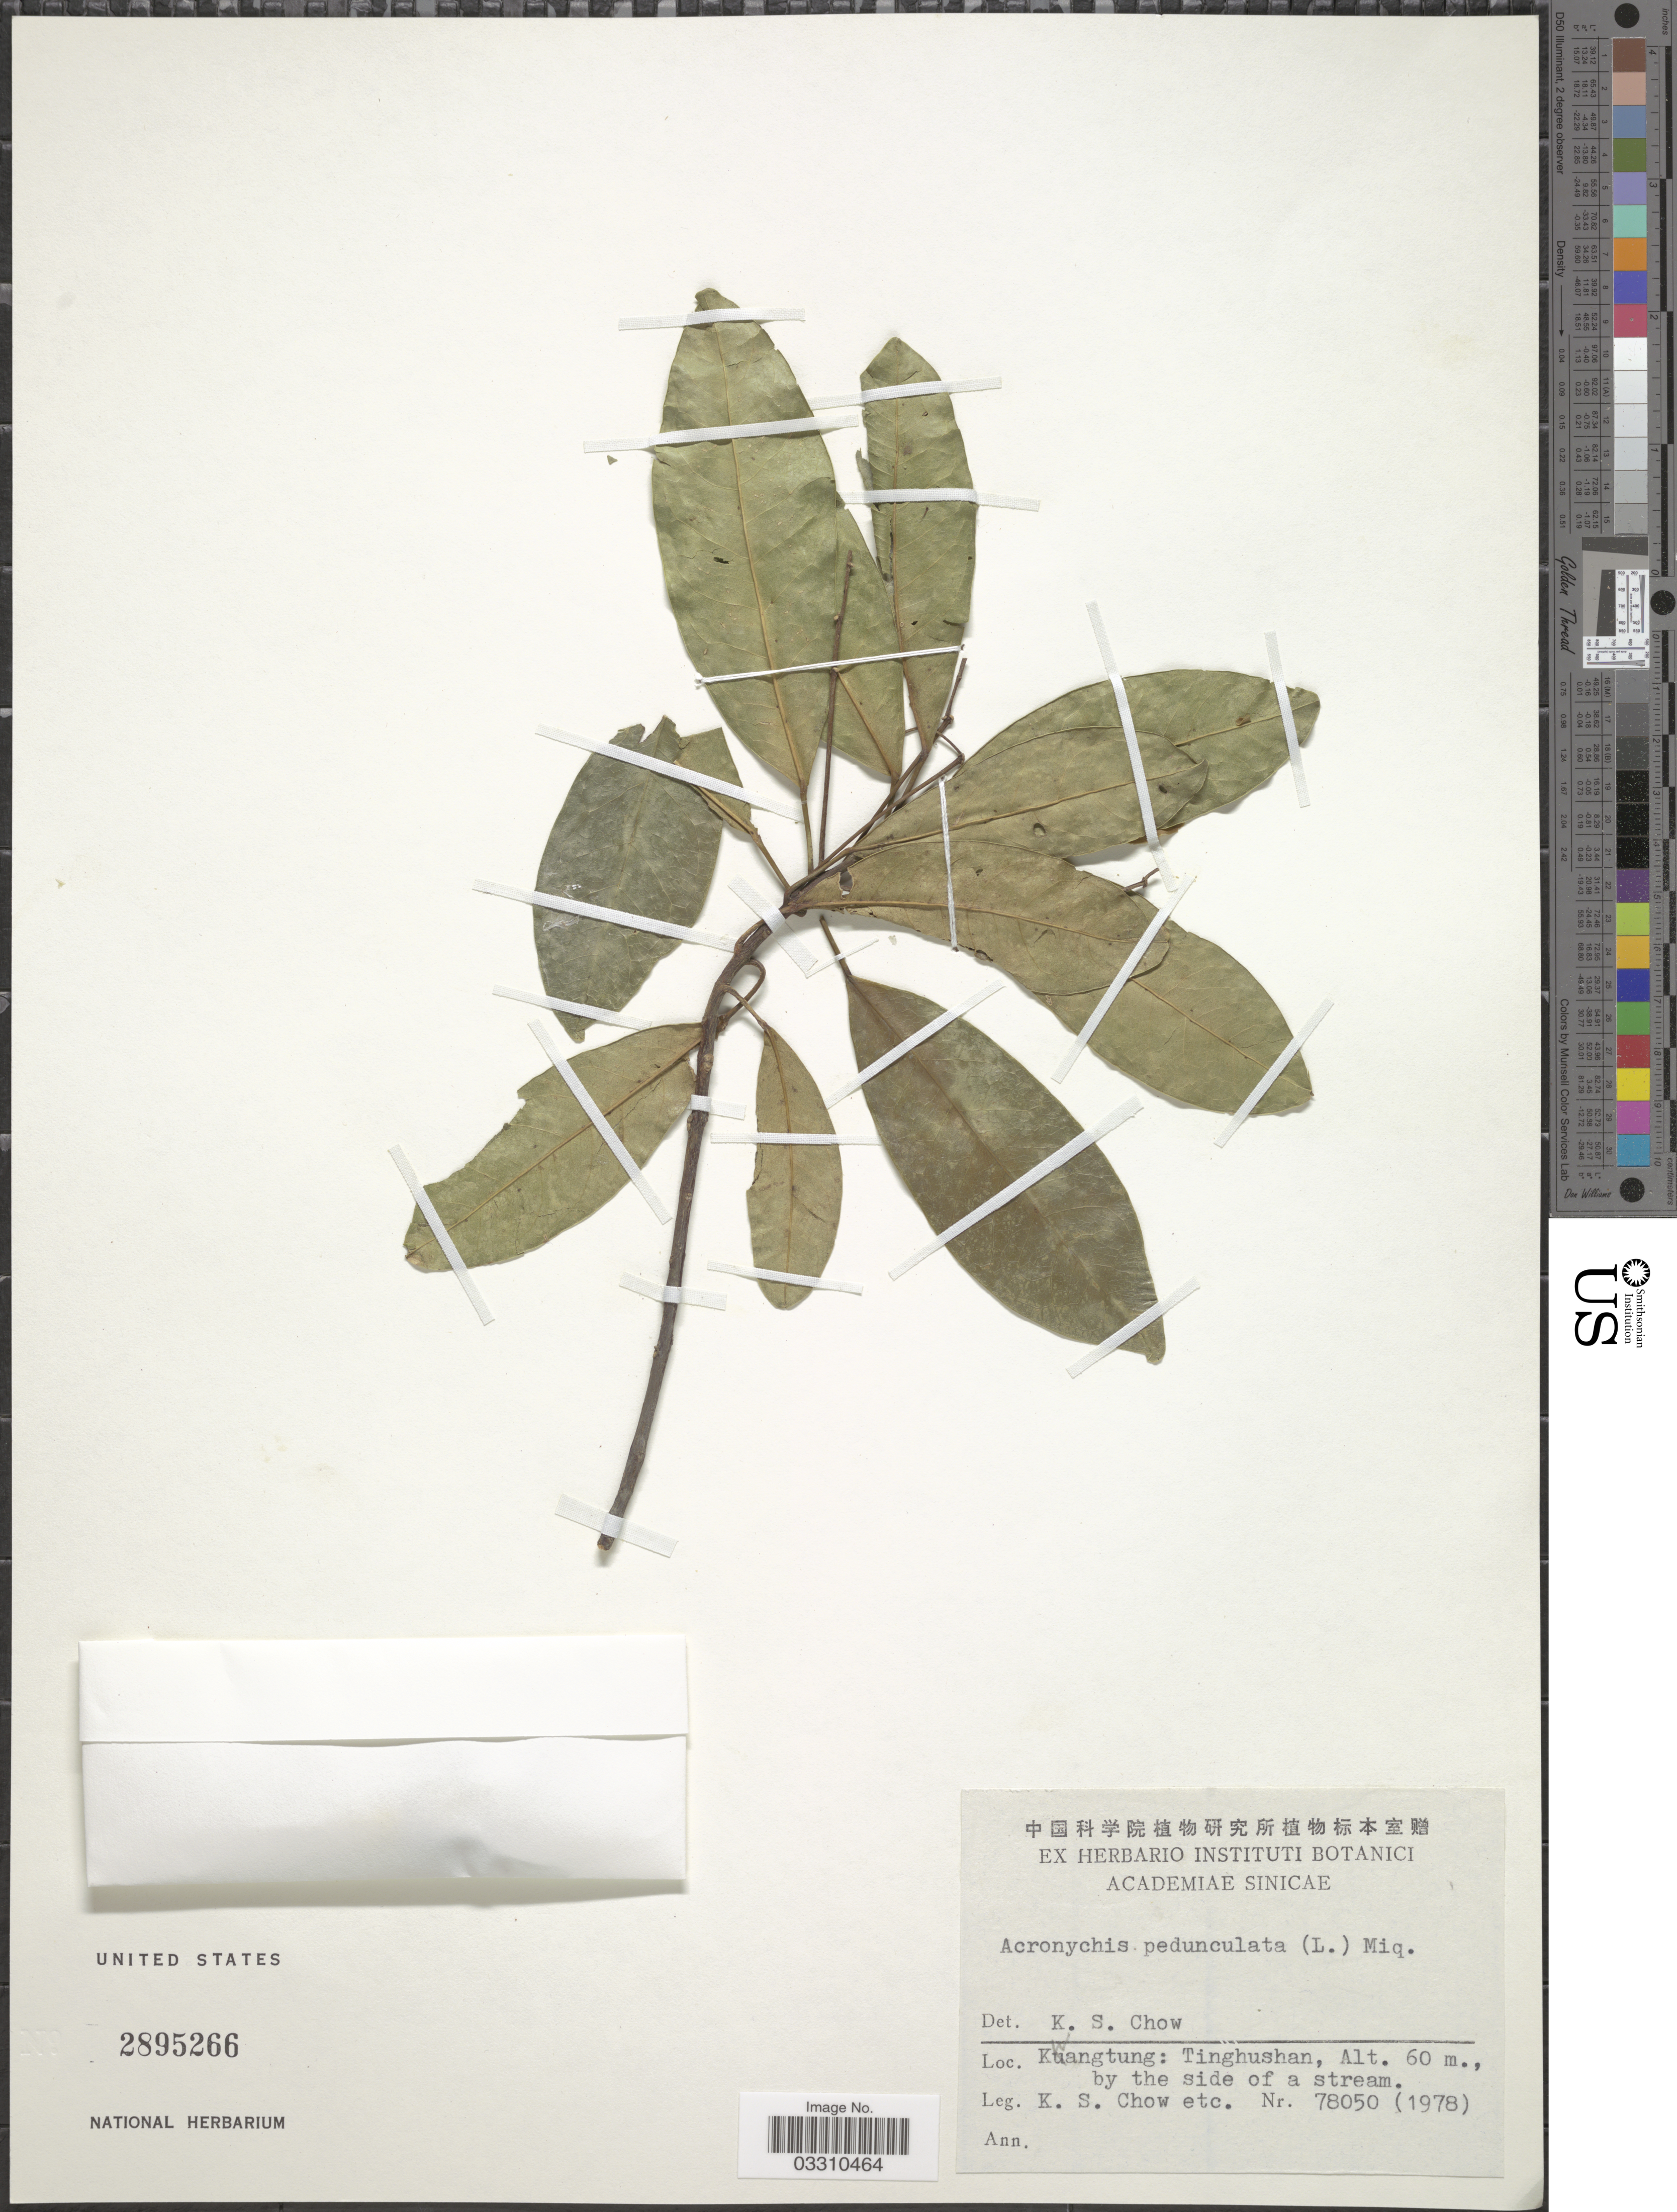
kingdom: Plantae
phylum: Tracheophyta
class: Magnoliopsida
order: Sapindales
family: Rutaceae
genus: Acronychia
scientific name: Acronychia pedunculata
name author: (L.) Miq.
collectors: K. S. Chow & et al.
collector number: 78050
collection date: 1978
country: China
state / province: Guangdong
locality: Kwangtung: Tinghushan, by the side of a stream.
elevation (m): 60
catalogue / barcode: US 2895266